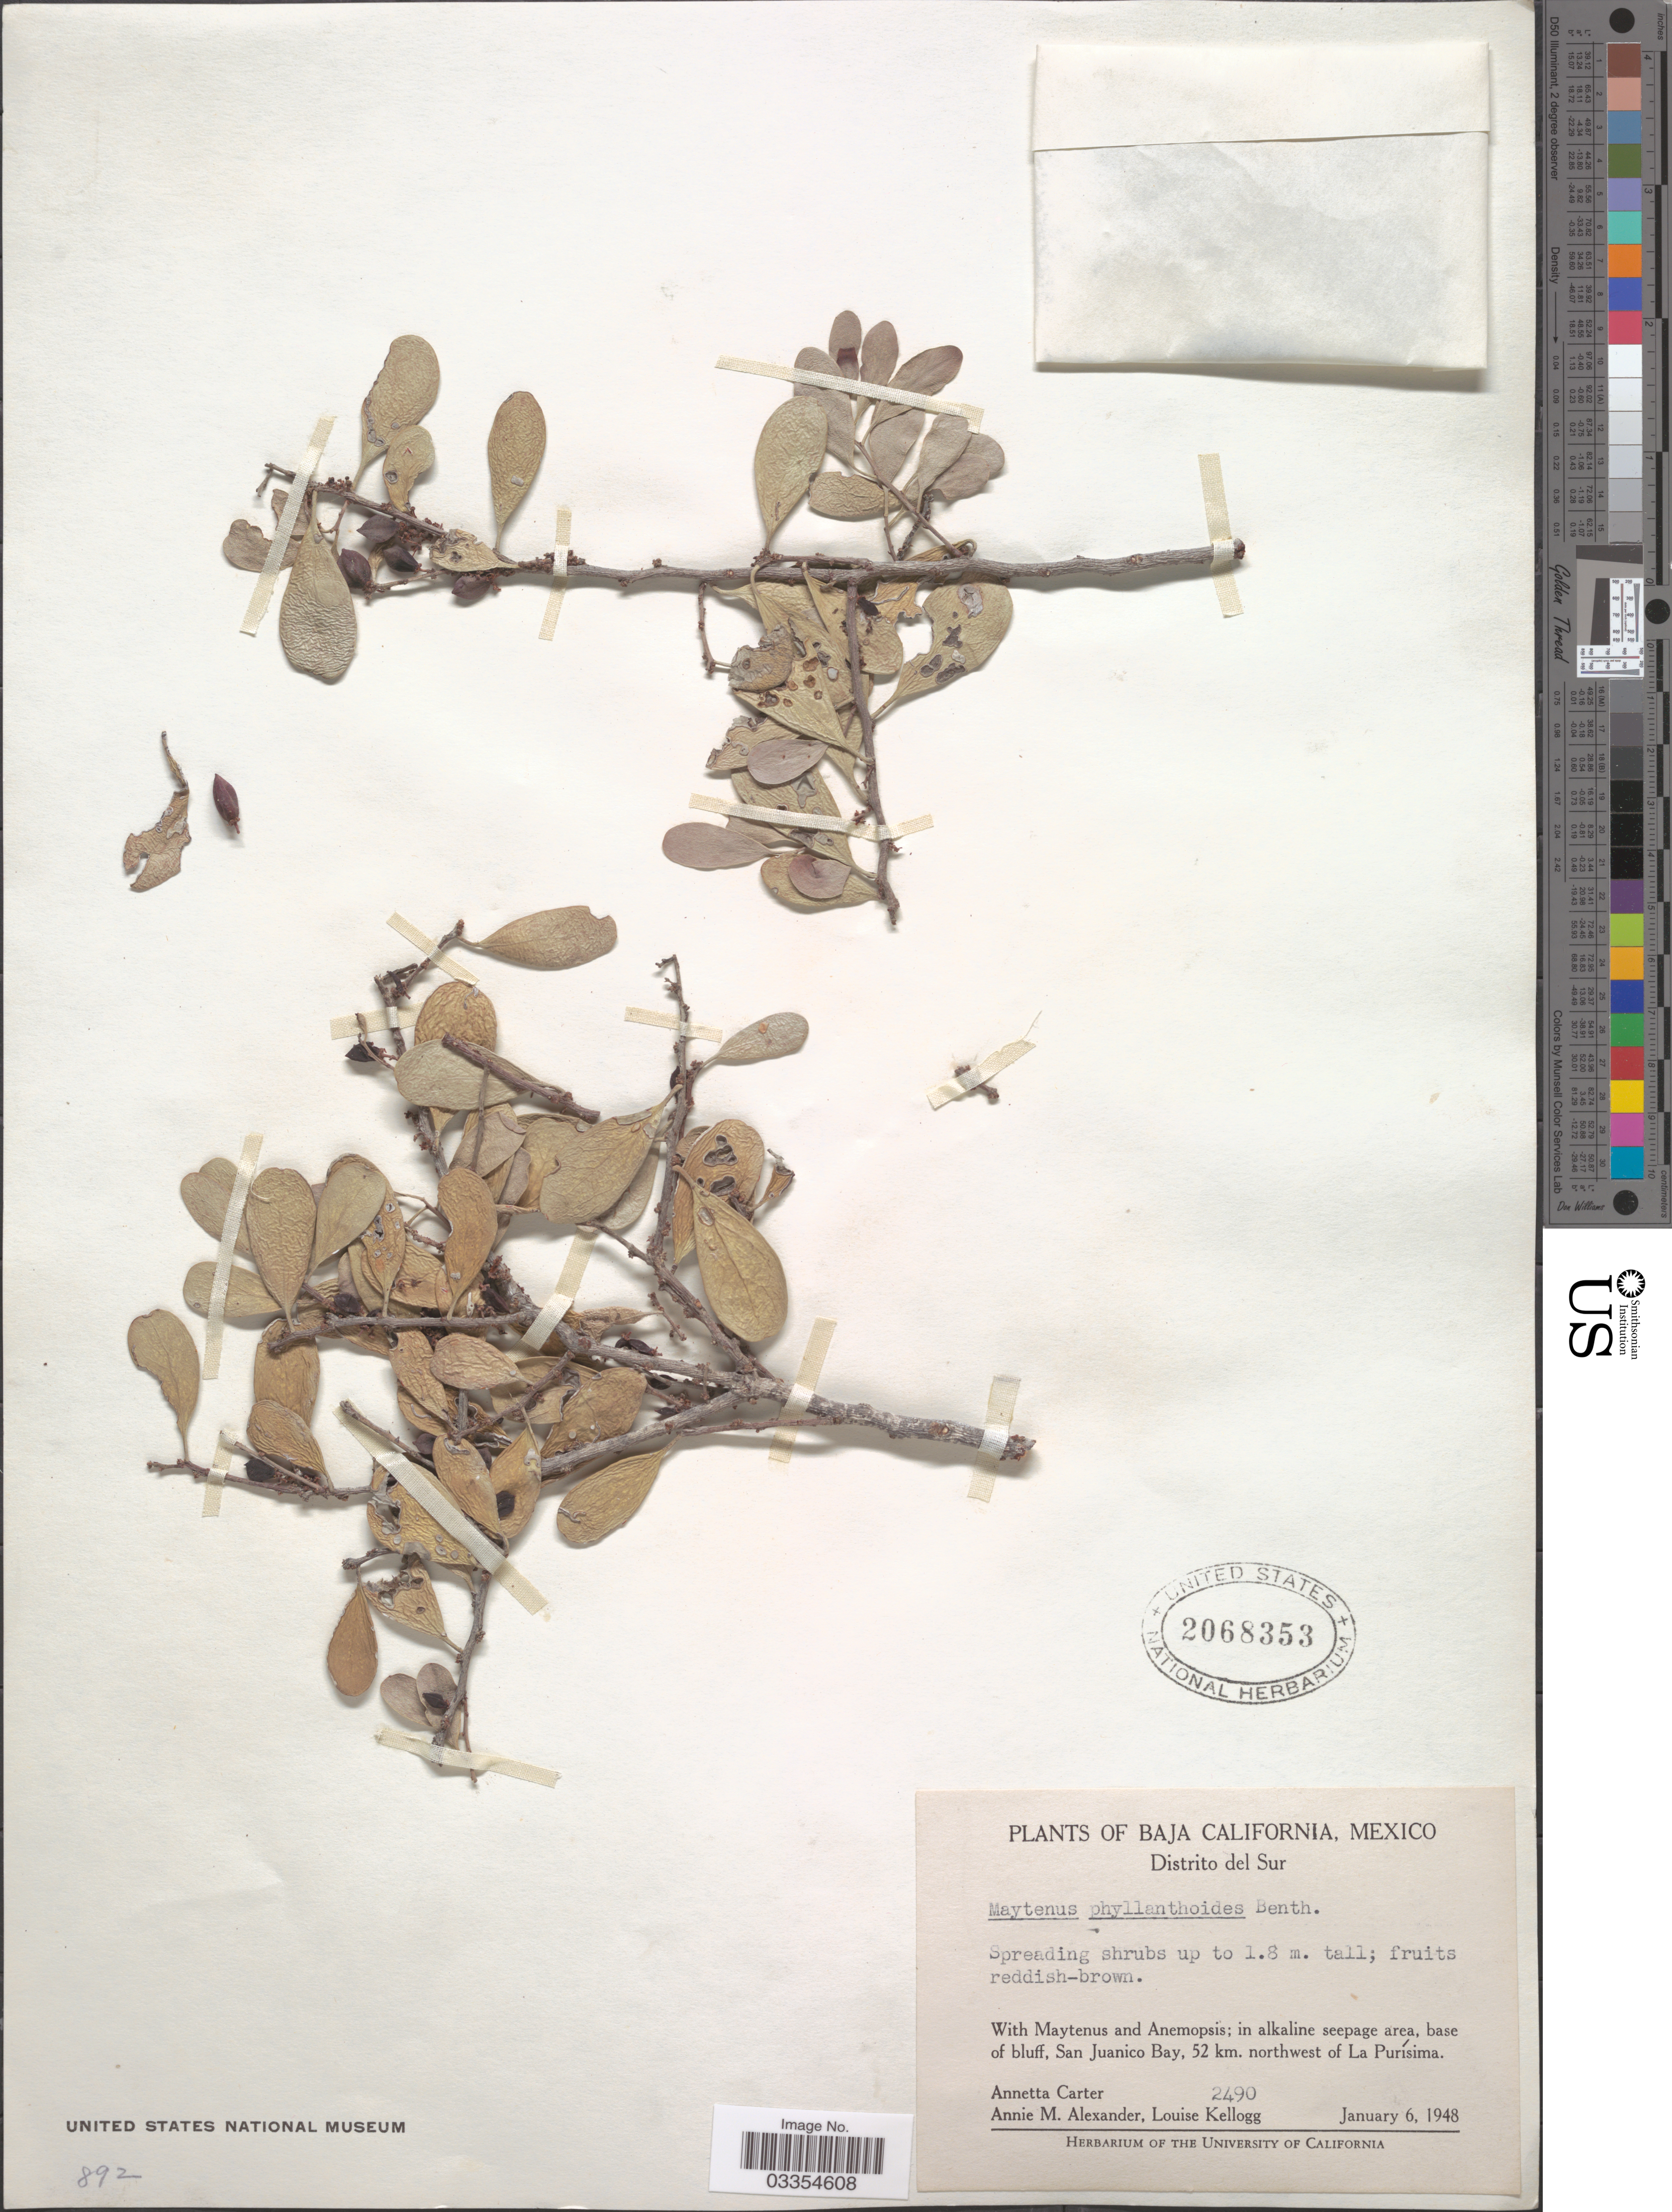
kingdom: Plantae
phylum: Tracheophyta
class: Magnoliopsida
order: Celastrales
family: Celastraceae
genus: Tricerma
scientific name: Tricerma phyllanthoides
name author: (Benth.) Lundell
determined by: Strong, Mark T., (BOT), Smithsonian Institution - National Museum of Natural History (UNITED STATES)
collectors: A. Carter, A. M. Alexander & L. Kellogg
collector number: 2490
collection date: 1948-01-06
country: Mexico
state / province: Baja California Sur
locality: Distrito del Sur, San Juanico Bay, 52 km. northwest of La Purísima.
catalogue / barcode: US 2068353